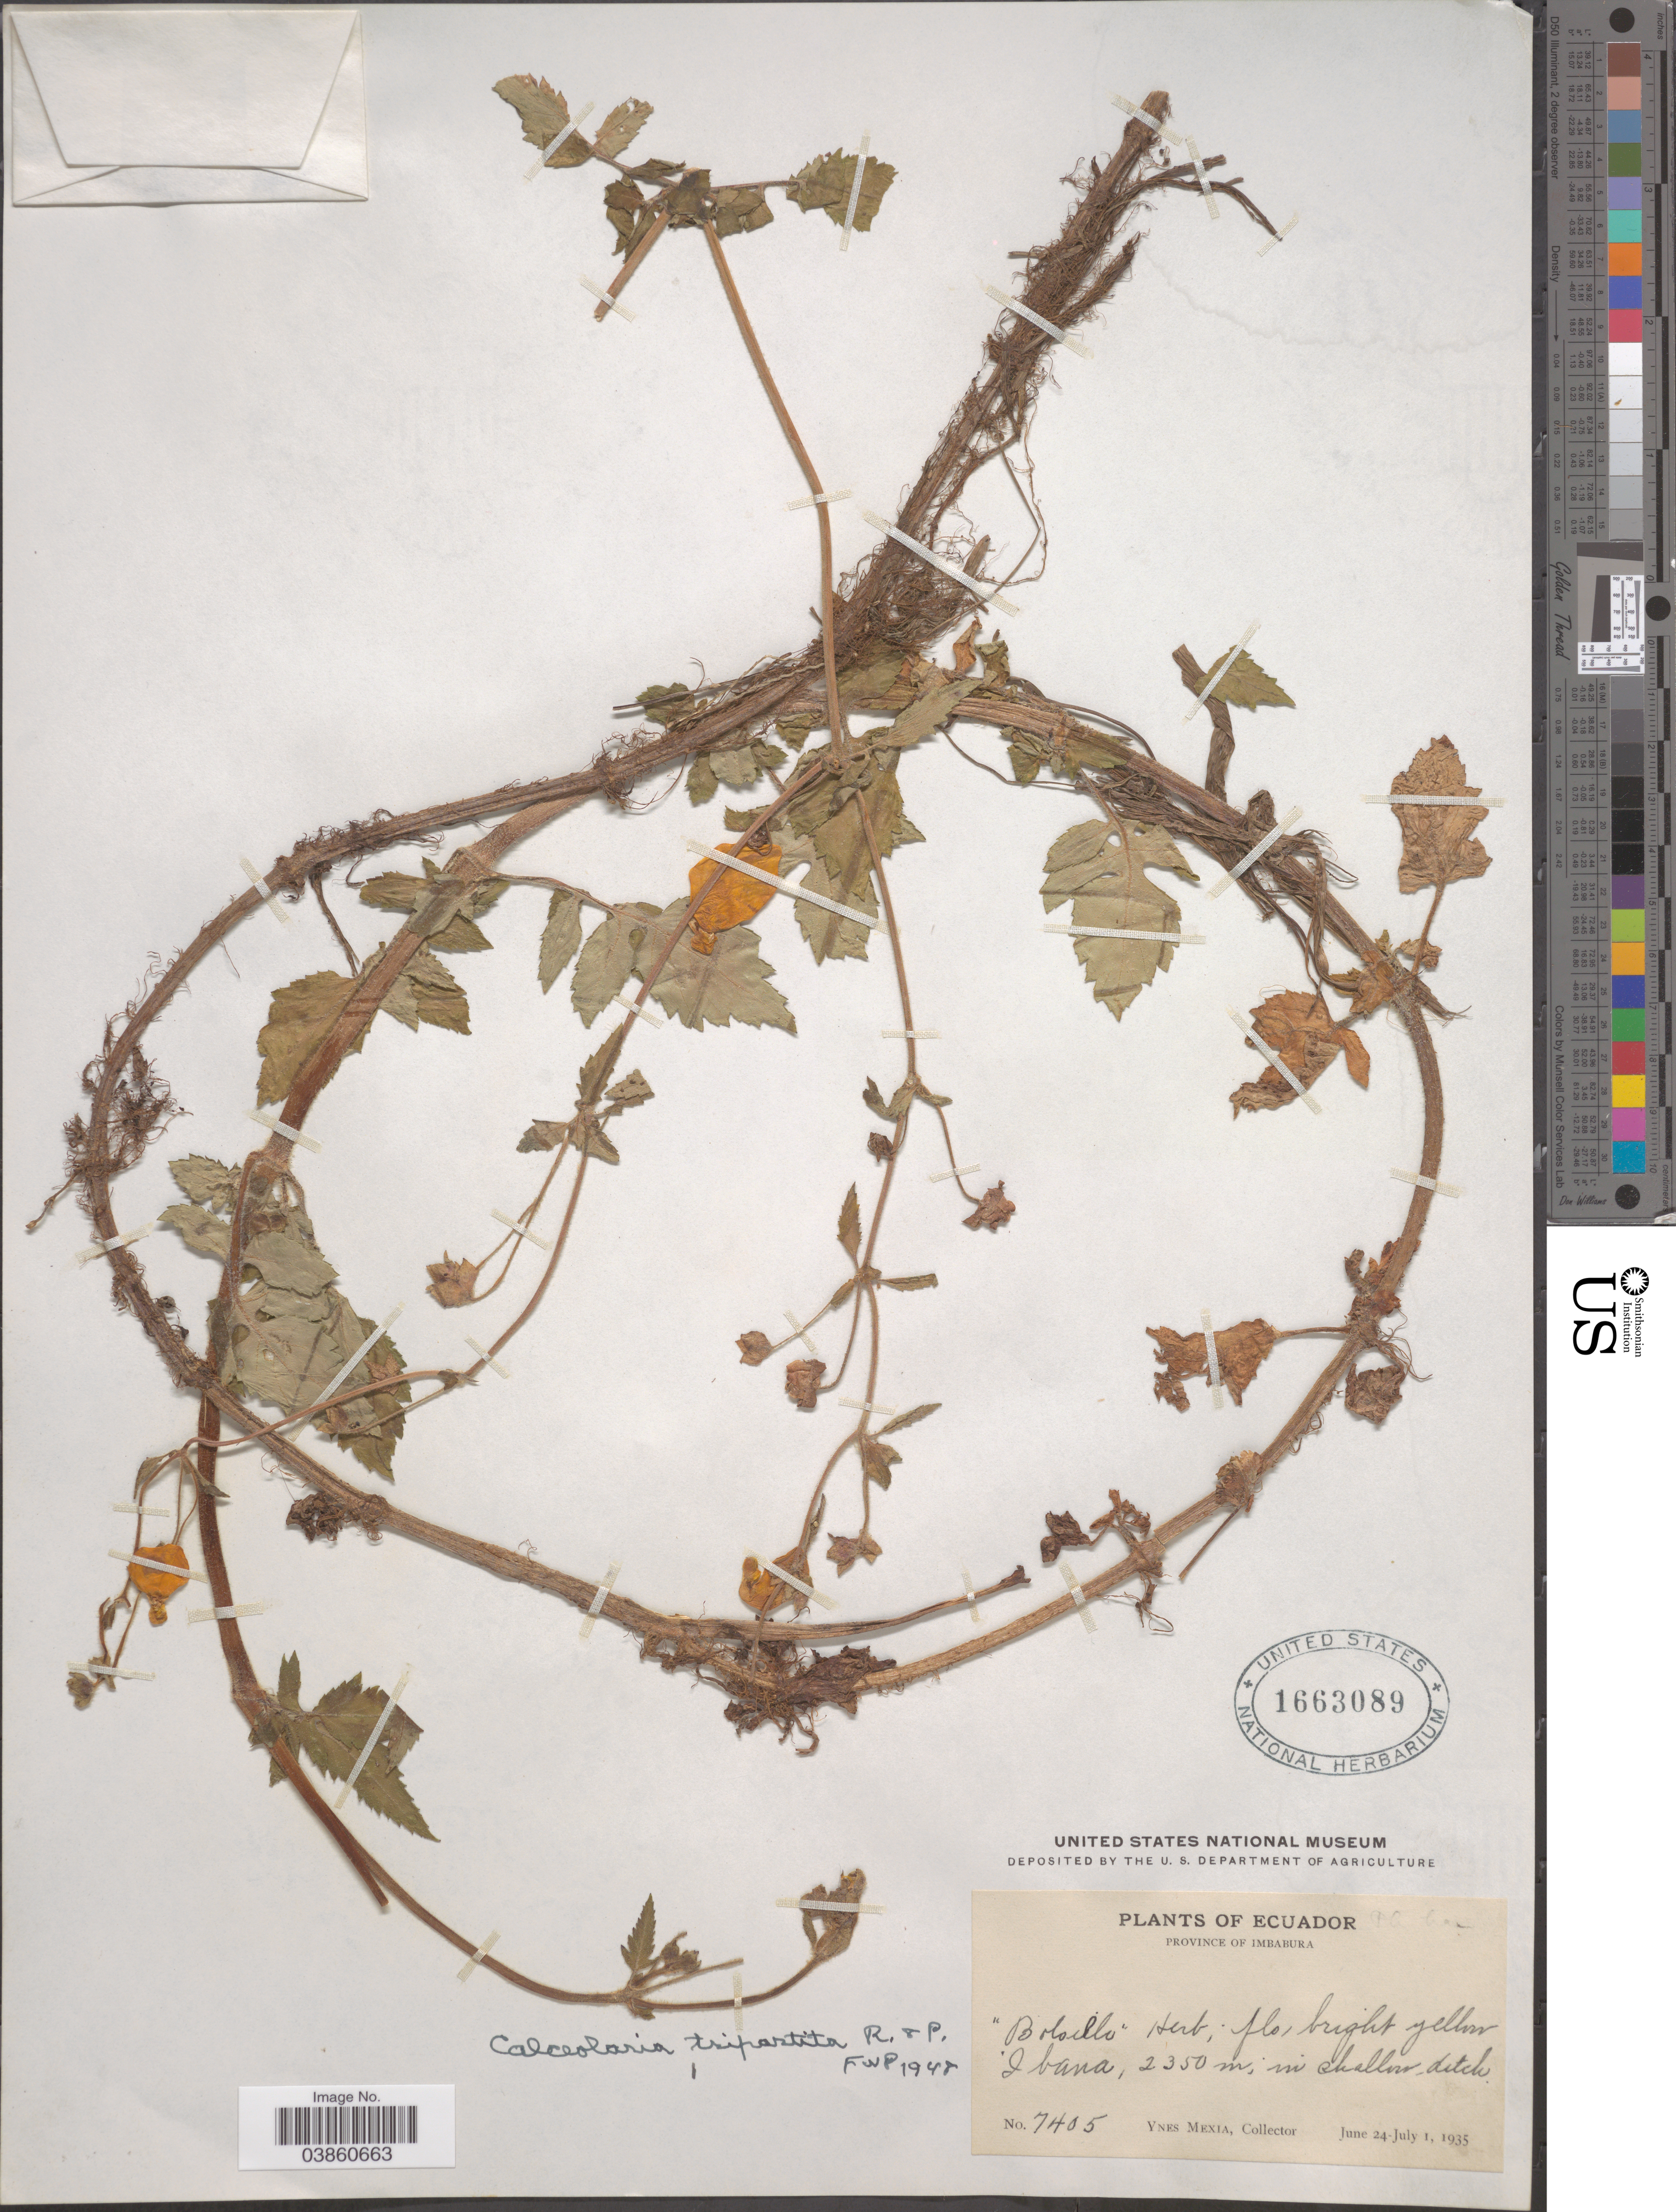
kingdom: Plantae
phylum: Tracheophyta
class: Magnoliopsida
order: Lamiales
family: Calceolariaceae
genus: Calceolaria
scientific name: Calceolaria tripartita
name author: Ruiz & Pav.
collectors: Y. Mexia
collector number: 7405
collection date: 1935-06-24/1935-07-01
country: Ecuador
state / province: Imbabura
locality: Ibarra.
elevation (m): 2350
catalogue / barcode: US 1663089